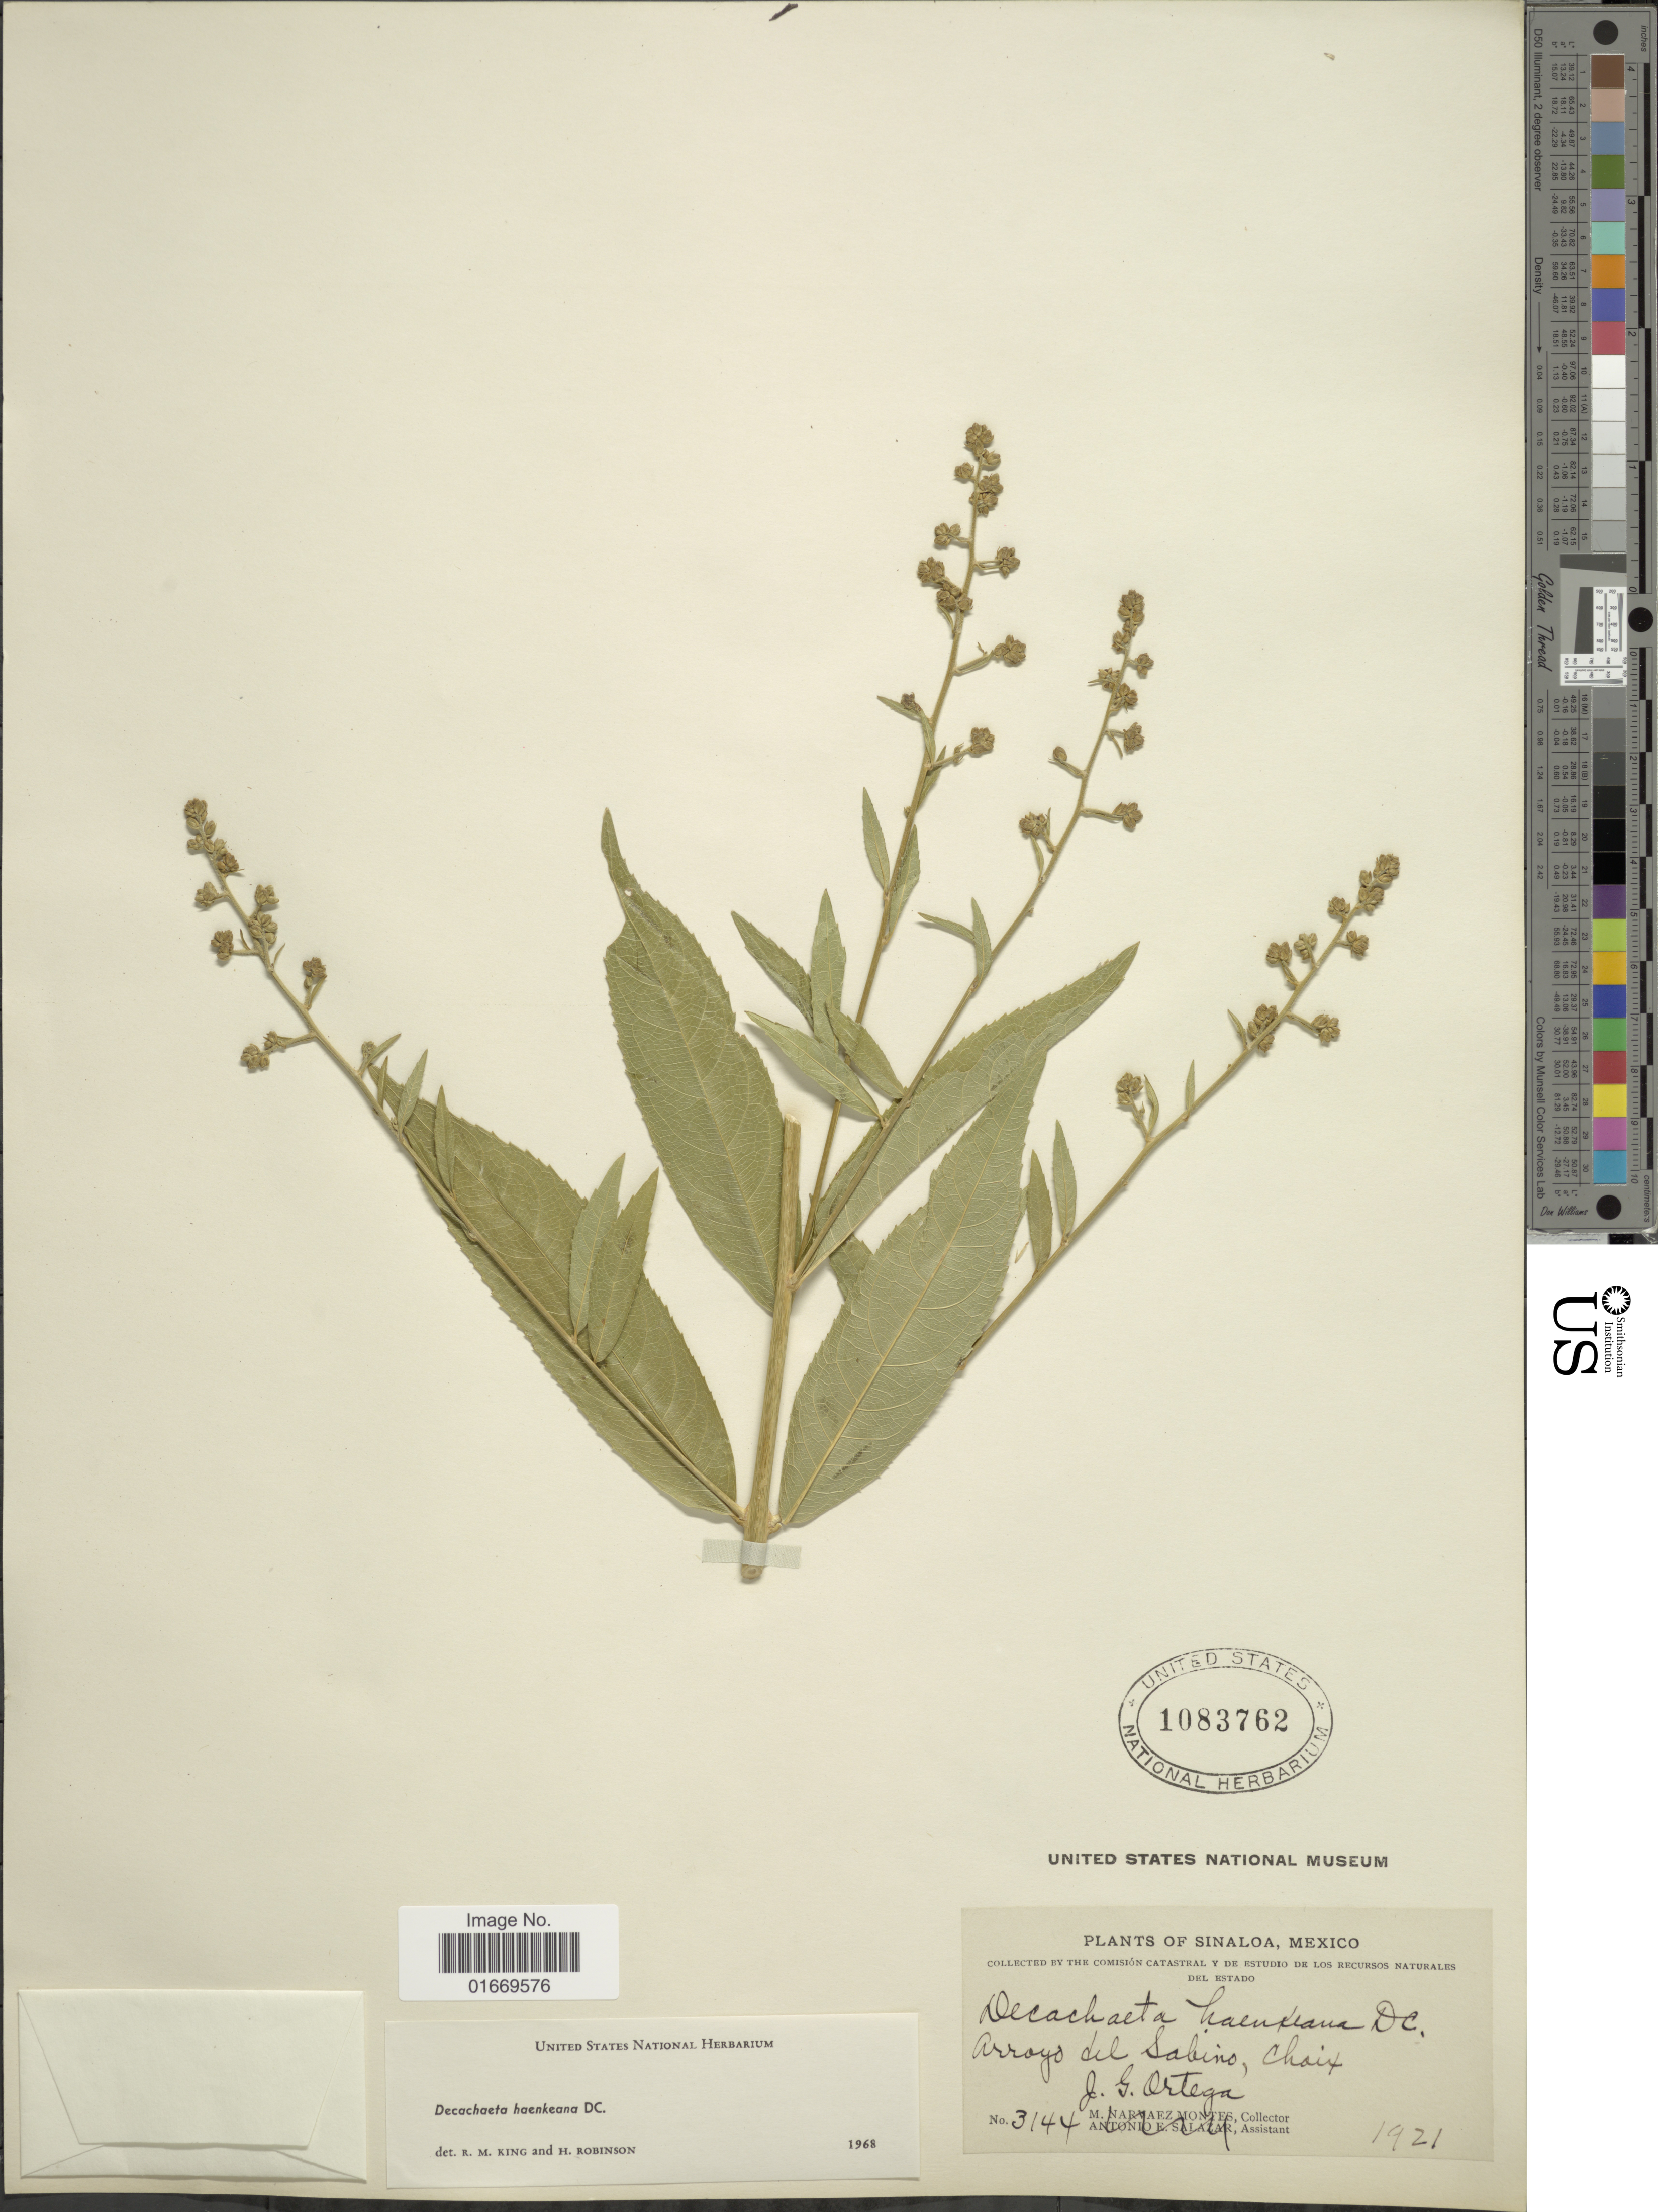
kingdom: Plantae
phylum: Tracheophyta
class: Magnoliopsida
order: Asterales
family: Asteraceae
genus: Decachaeta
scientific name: Decachaeta haenkeana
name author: DC.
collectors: J. Ortega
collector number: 3144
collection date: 1921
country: Mexico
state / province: Sinaloa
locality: Arroyo del Sabino, Chaix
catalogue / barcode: US 1083762